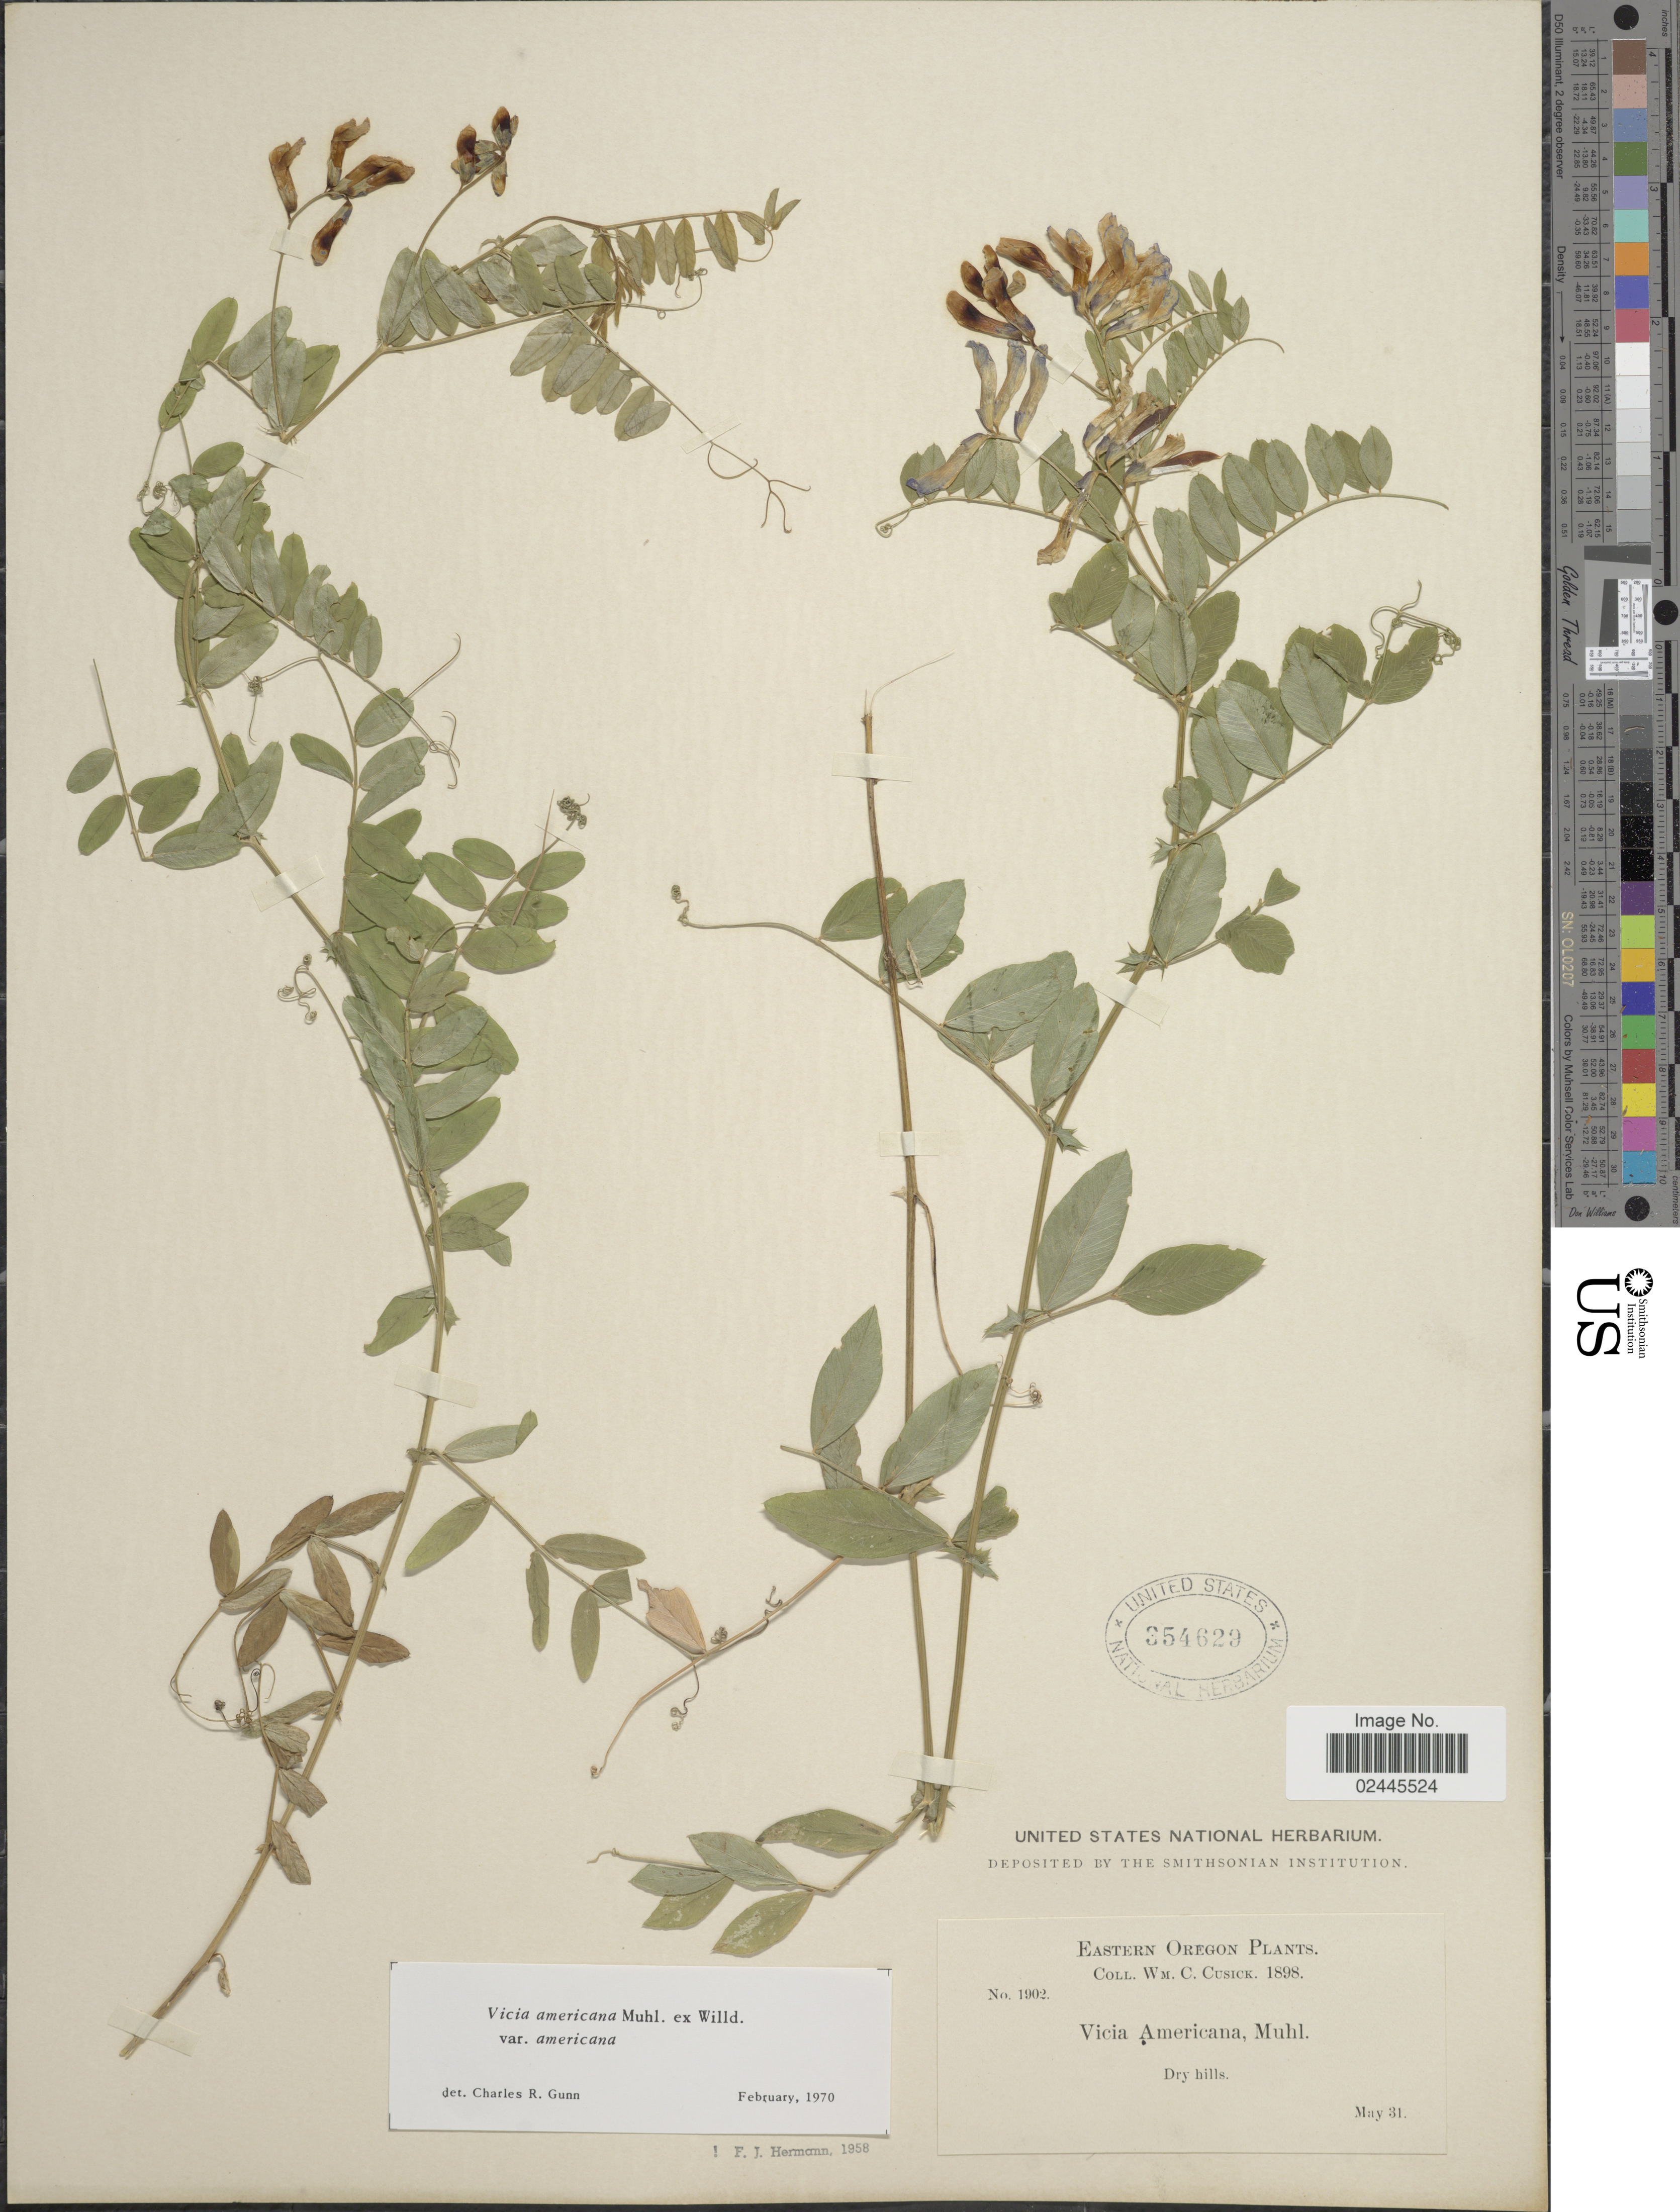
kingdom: Plantae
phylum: Tracheophyta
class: Magnoliopsida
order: Fabales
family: Fabaceae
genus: Vicia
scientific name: Vicia americana var. americana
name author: Muhl. ex Willd.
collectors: W. C. Cusick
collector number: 1902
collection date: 1898-05-31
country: United States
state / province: Oregon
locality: Eastern Oregon, dry hills.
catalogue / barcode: US 354629